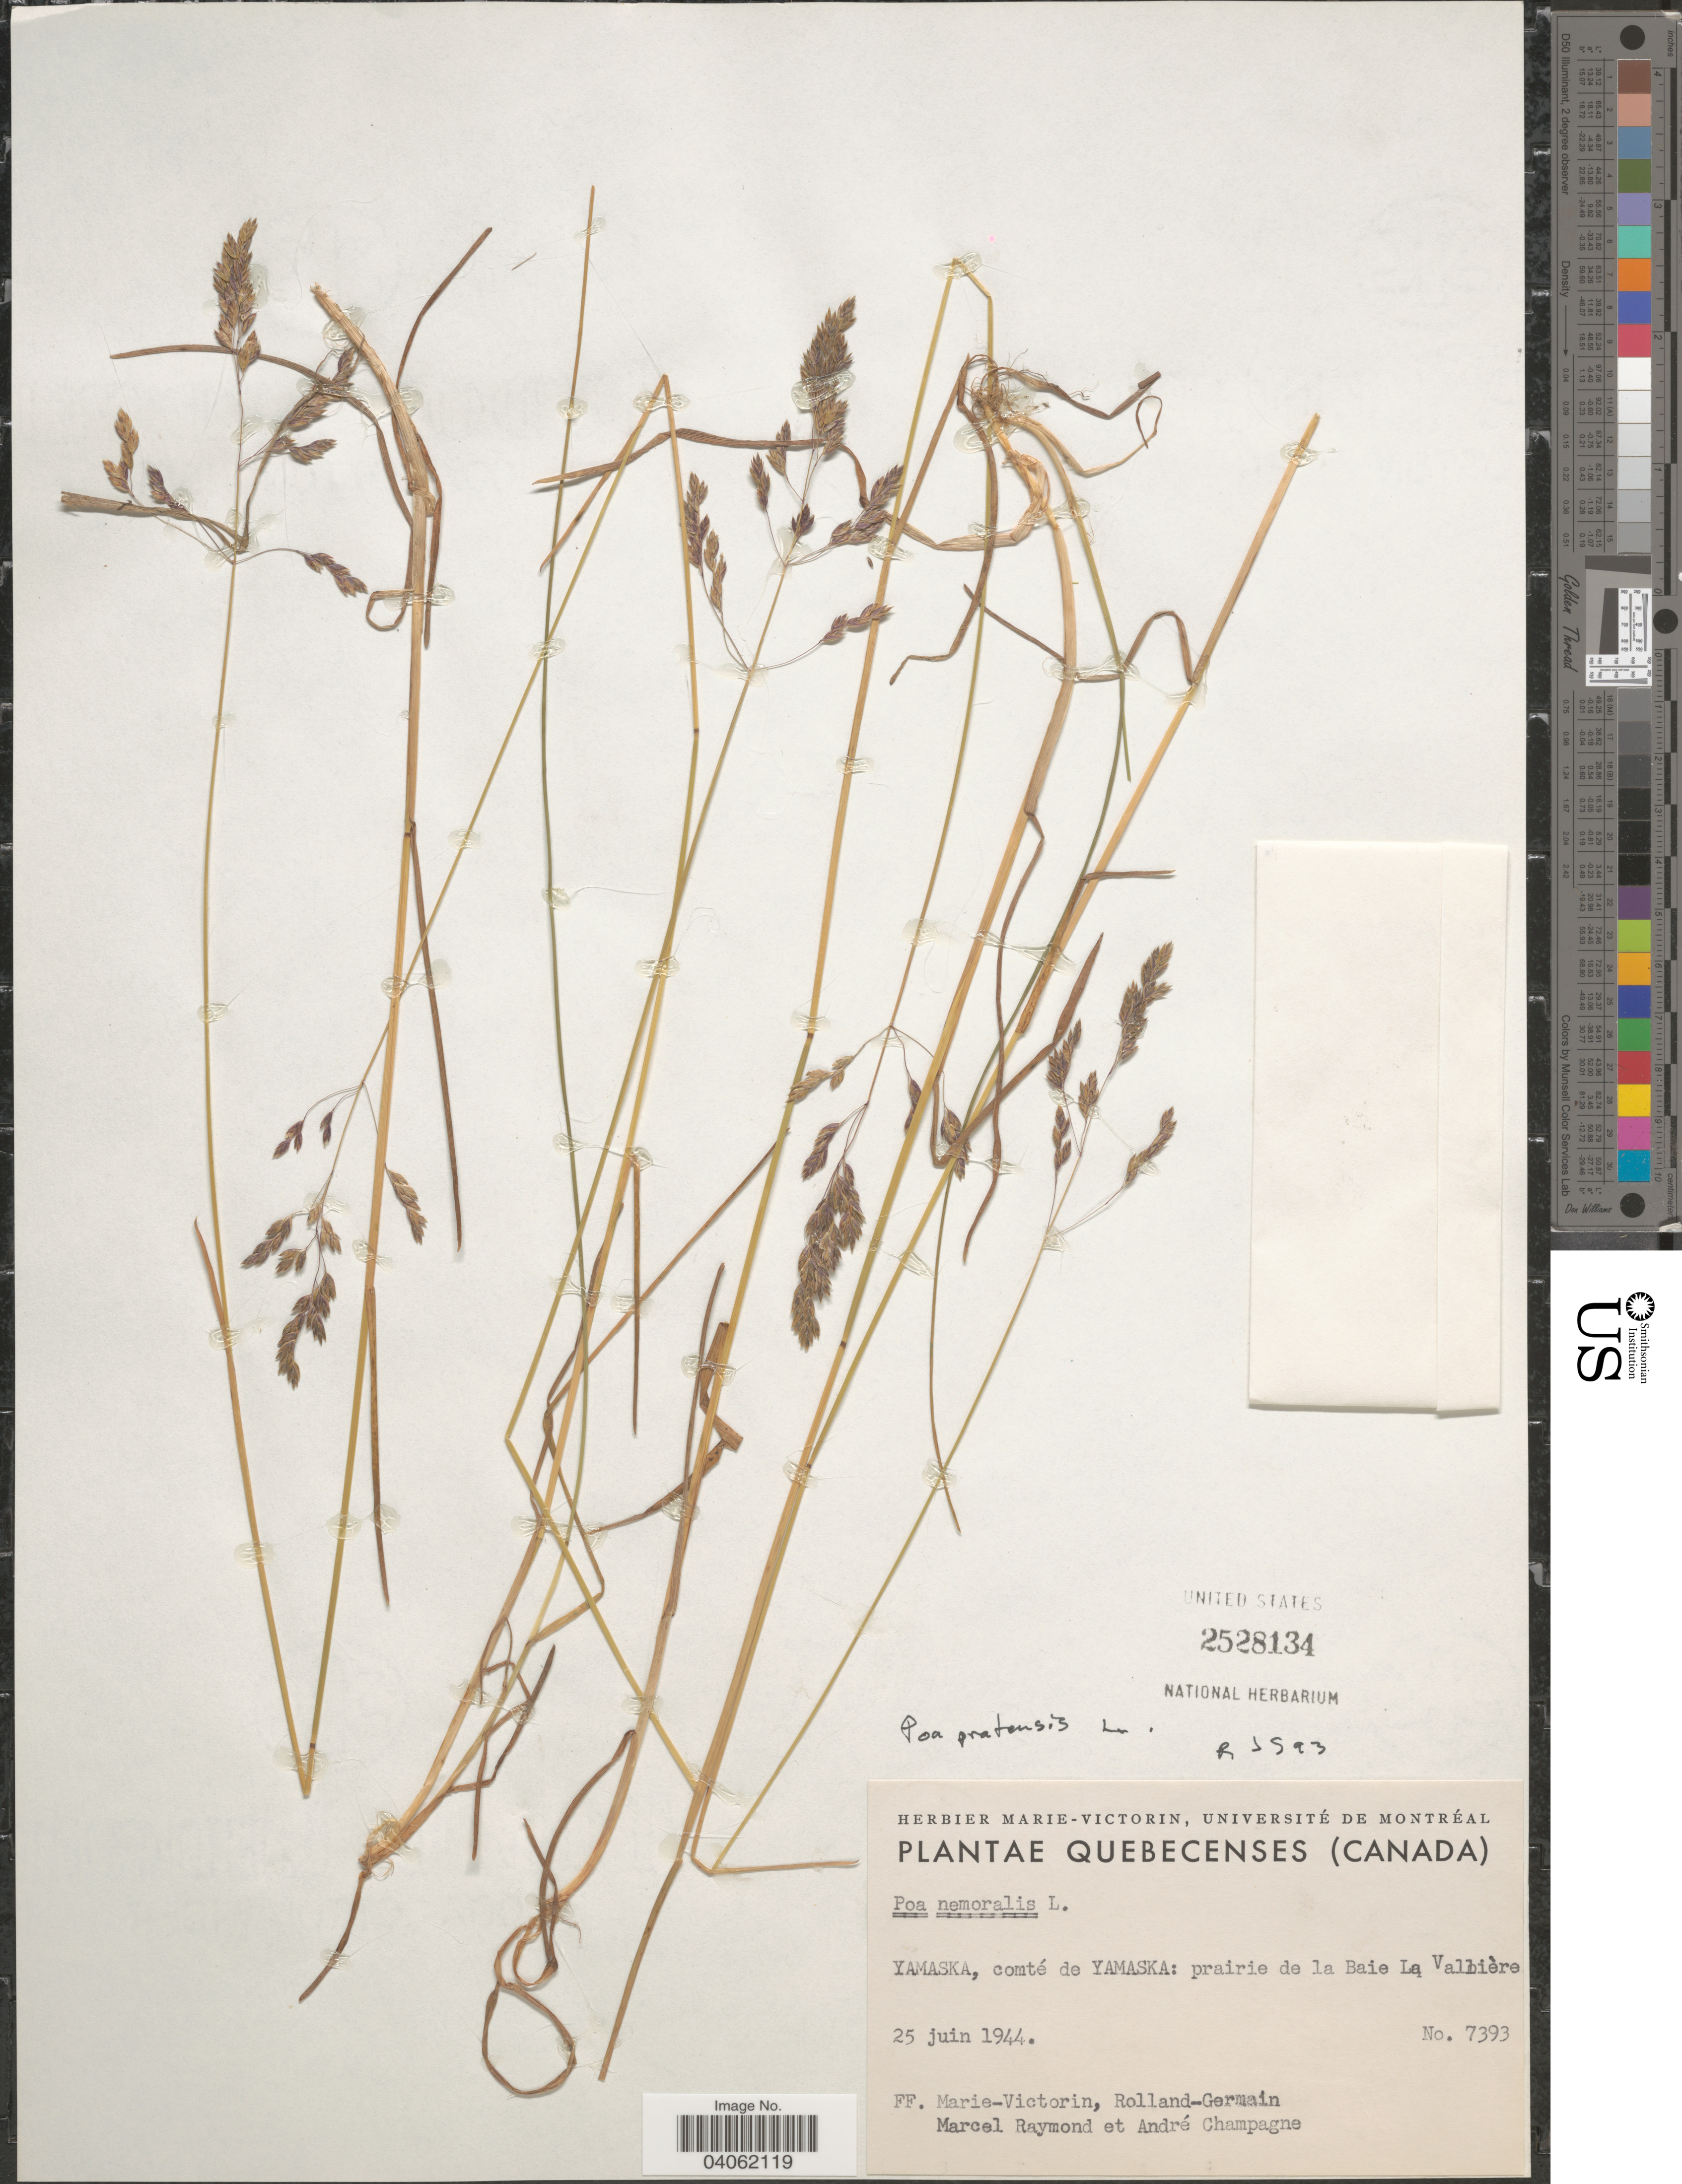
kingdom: Plantae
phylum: Tracheophyta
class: Liliopsida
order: Poales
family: Poaceae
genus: Poa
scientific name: Poa pratensis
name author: L.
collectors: F. Marie-Victorin, Rolland-Germain, M. Raymond & A. Champagne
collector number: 7393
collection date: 1944-06-25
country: Canada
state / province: Quebec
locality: Yamaska, comté de Yamaska: prairie de la Baie La Vallière.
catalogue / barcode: US 2528134